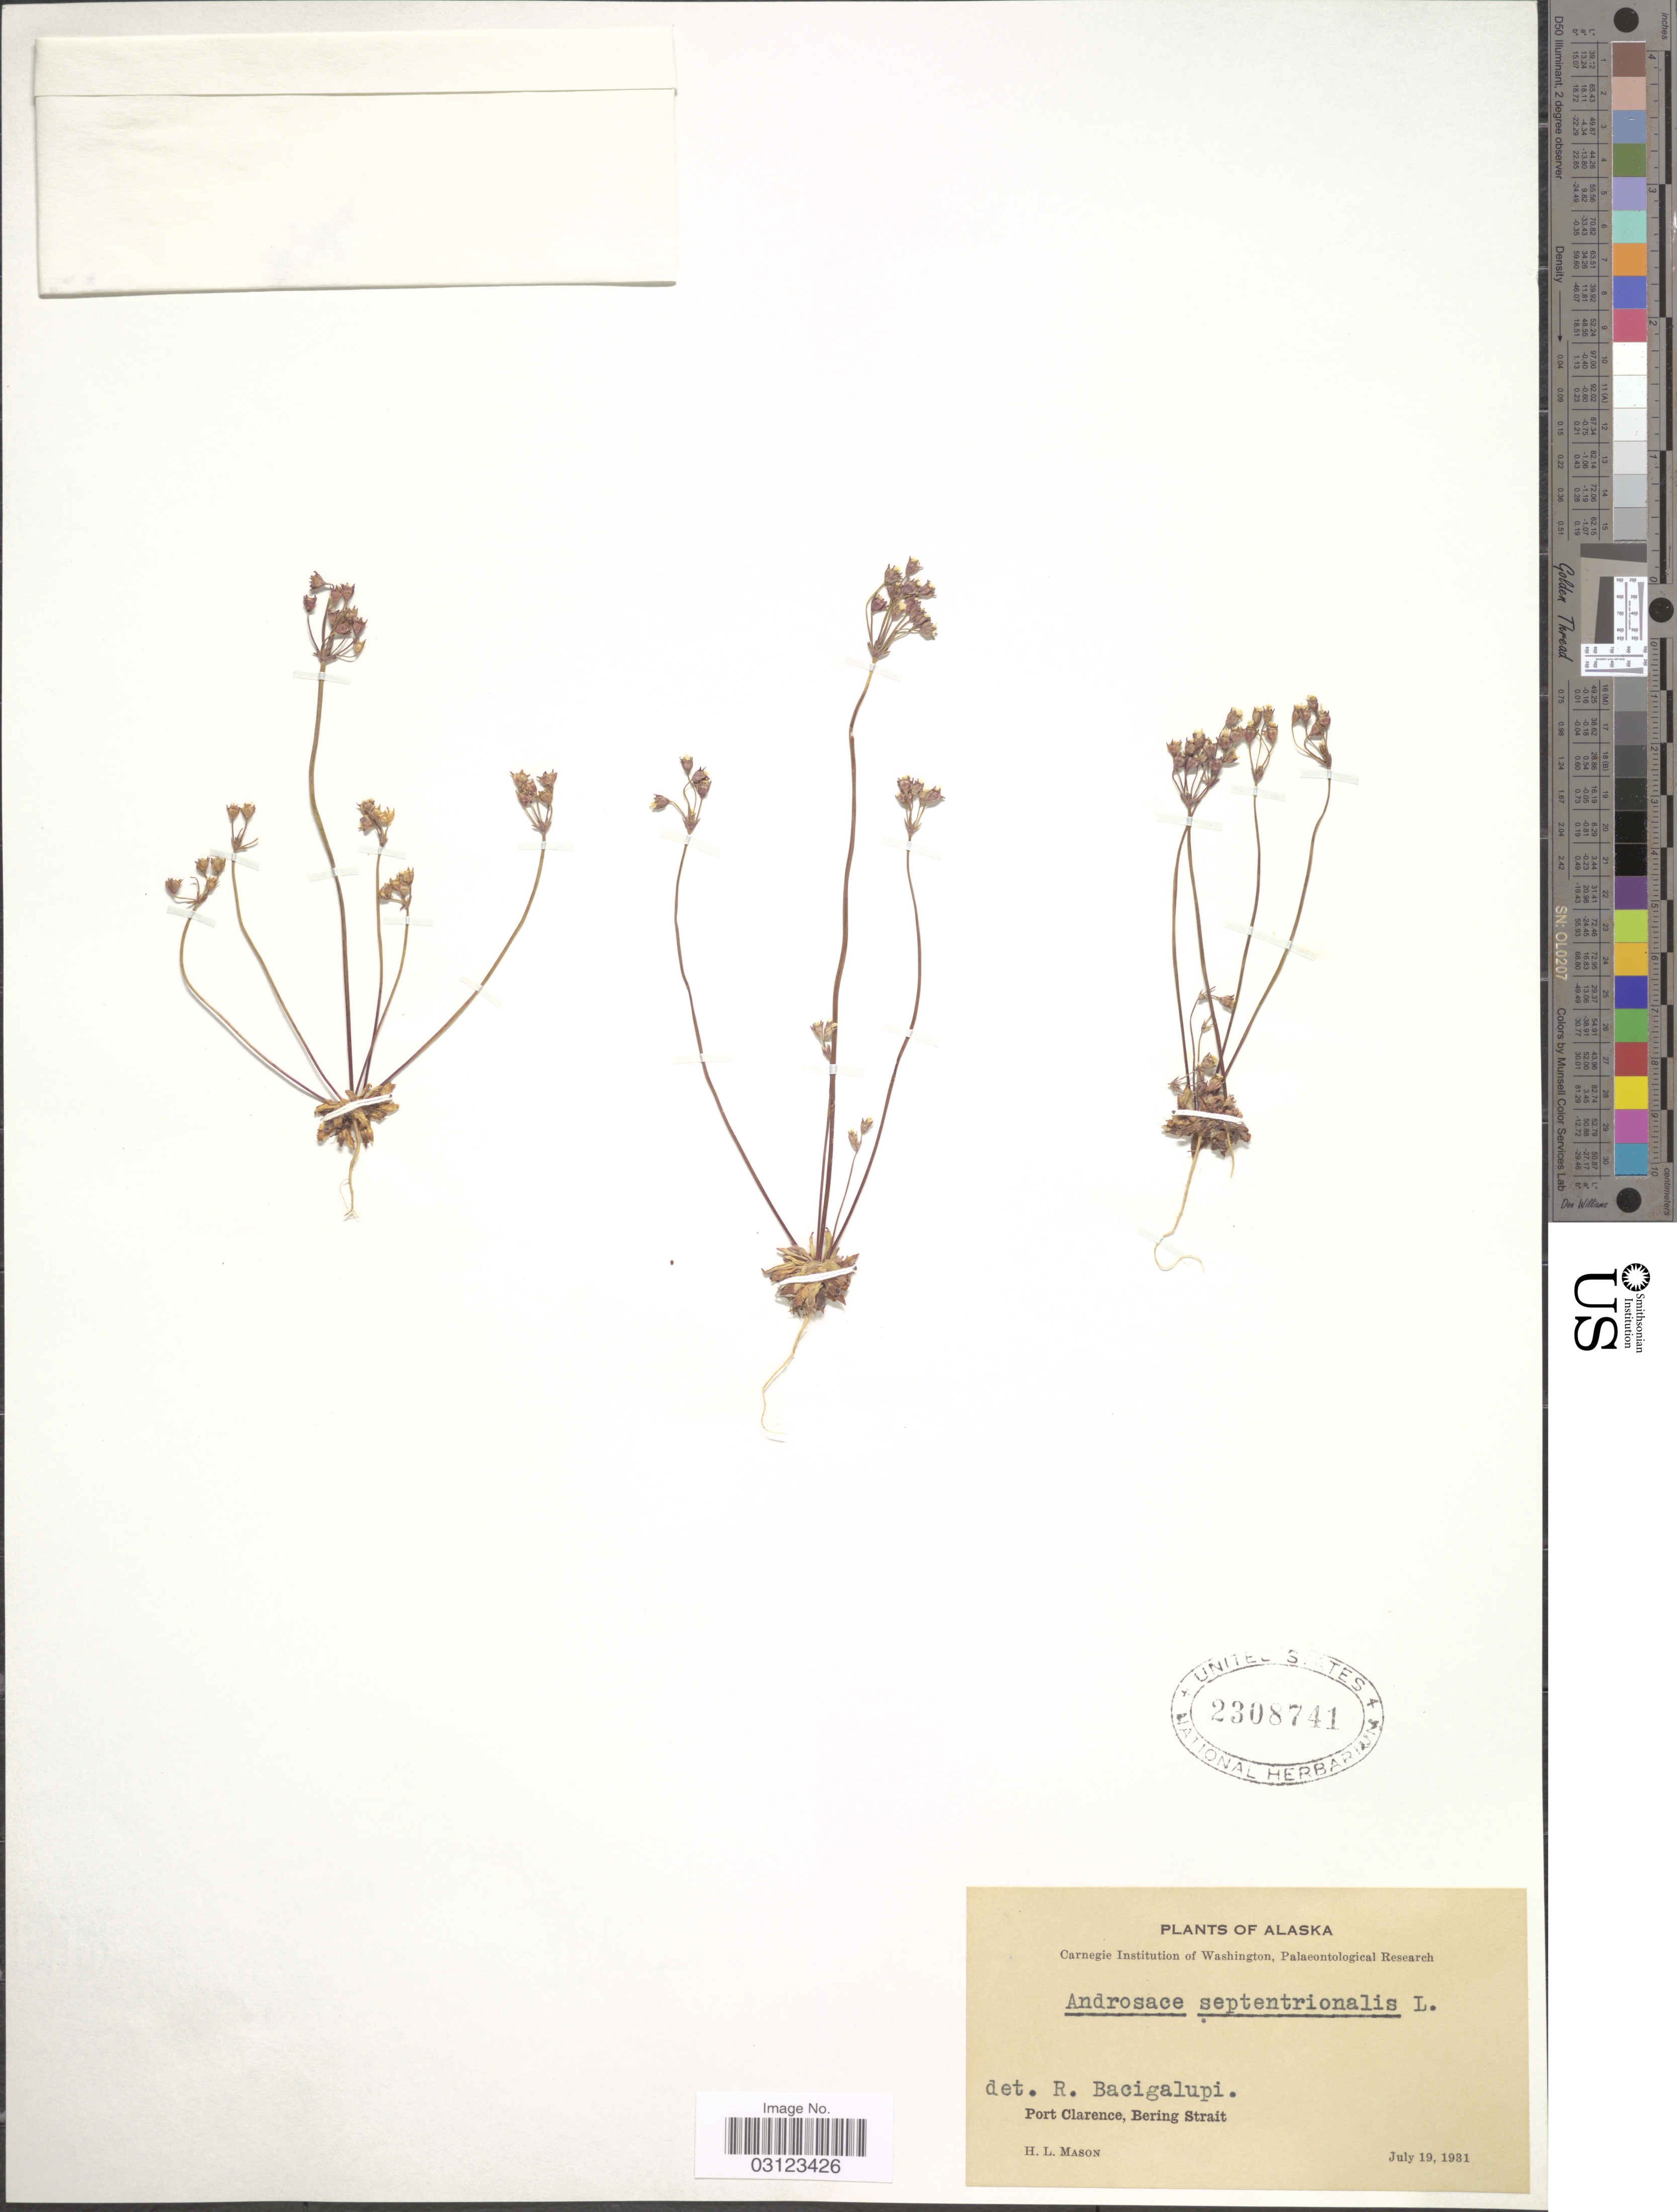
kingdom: Plantae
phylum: Tracheophyta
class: Magnoliopsida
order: Ericales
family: Primulaceae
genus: Androsace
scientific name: Androsace septentrionalis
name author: L.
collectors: H. L. Mason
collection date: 1931-07-19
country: United States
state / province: Alaska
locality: Port Clarence, Bering Strait.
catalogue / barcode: US 2308741